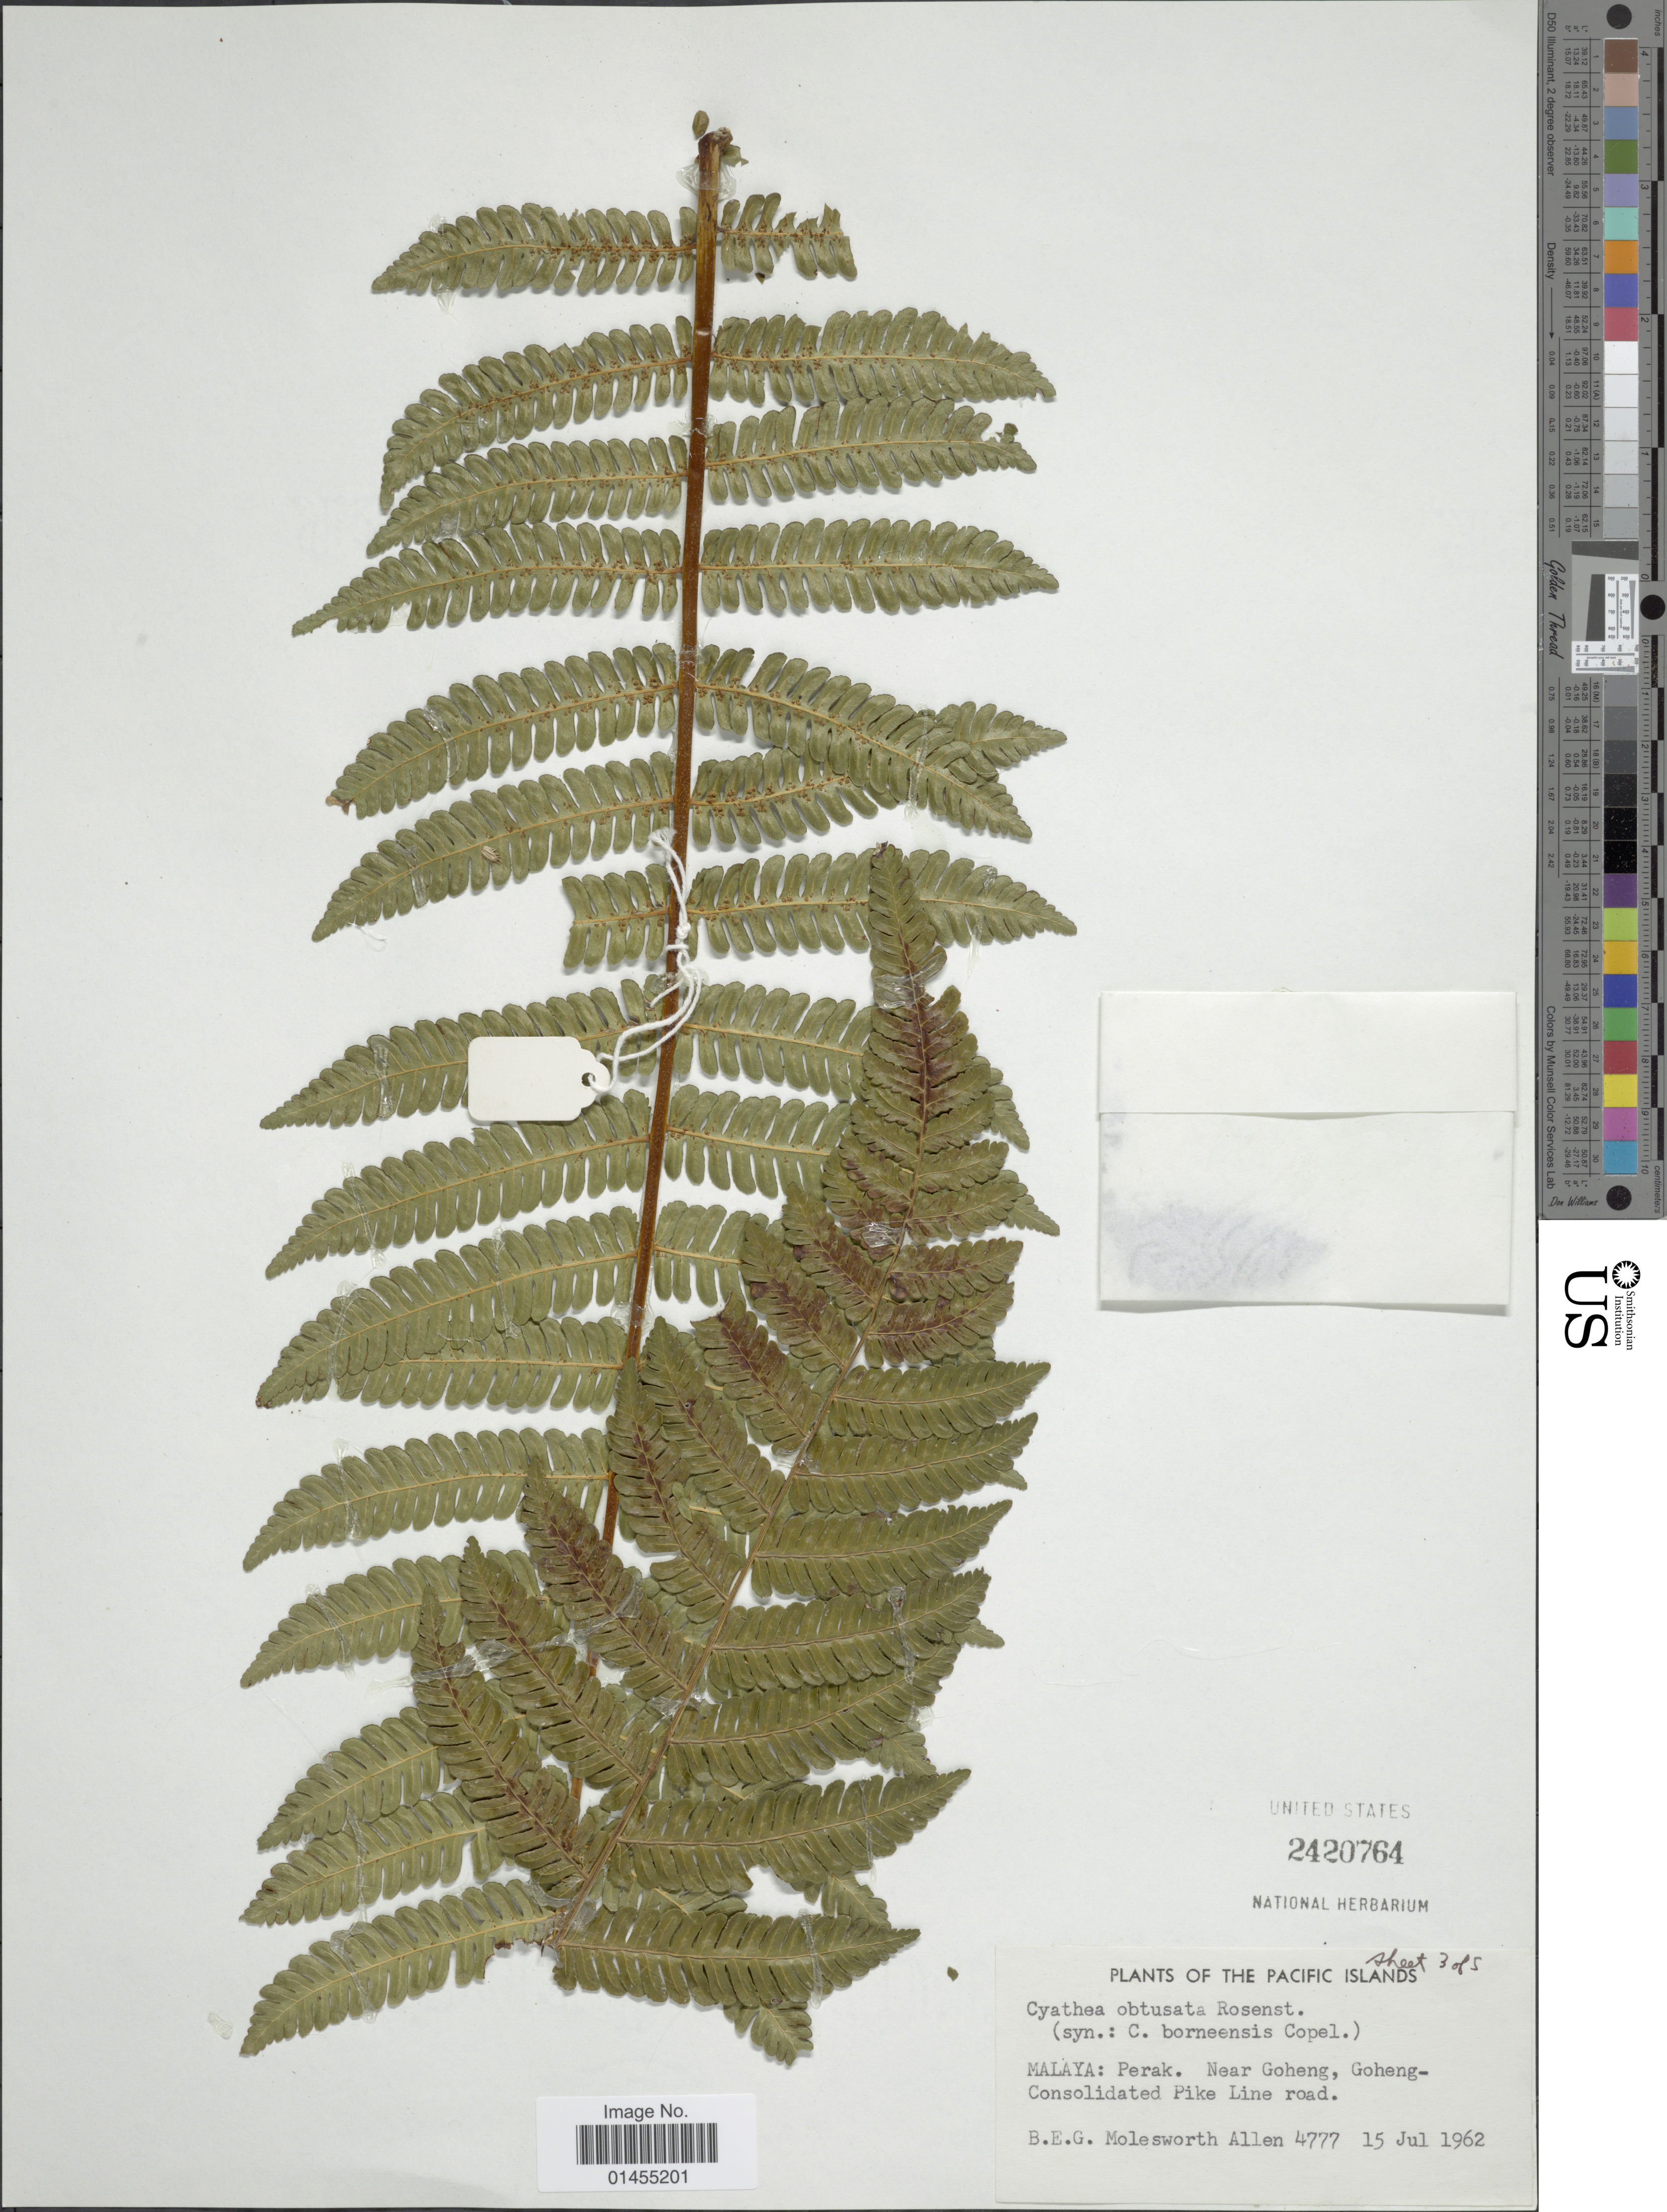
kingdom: Plantae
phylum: Tracheophyta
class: Polypodiopsida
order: Cyatheales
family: Cyatheaceae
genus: Alsophila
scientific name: Alsophila borneensis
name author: (Copel.) R.M. Tryon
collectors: B. E. G. Molesworth-Allen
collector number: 4777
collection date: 1962-07-15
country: Malaysia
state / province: Perak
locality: Malaya, The Pacific Islands. Near Goheng, Goheng-Consolidated Pike Line road.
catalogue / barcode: US 2420764